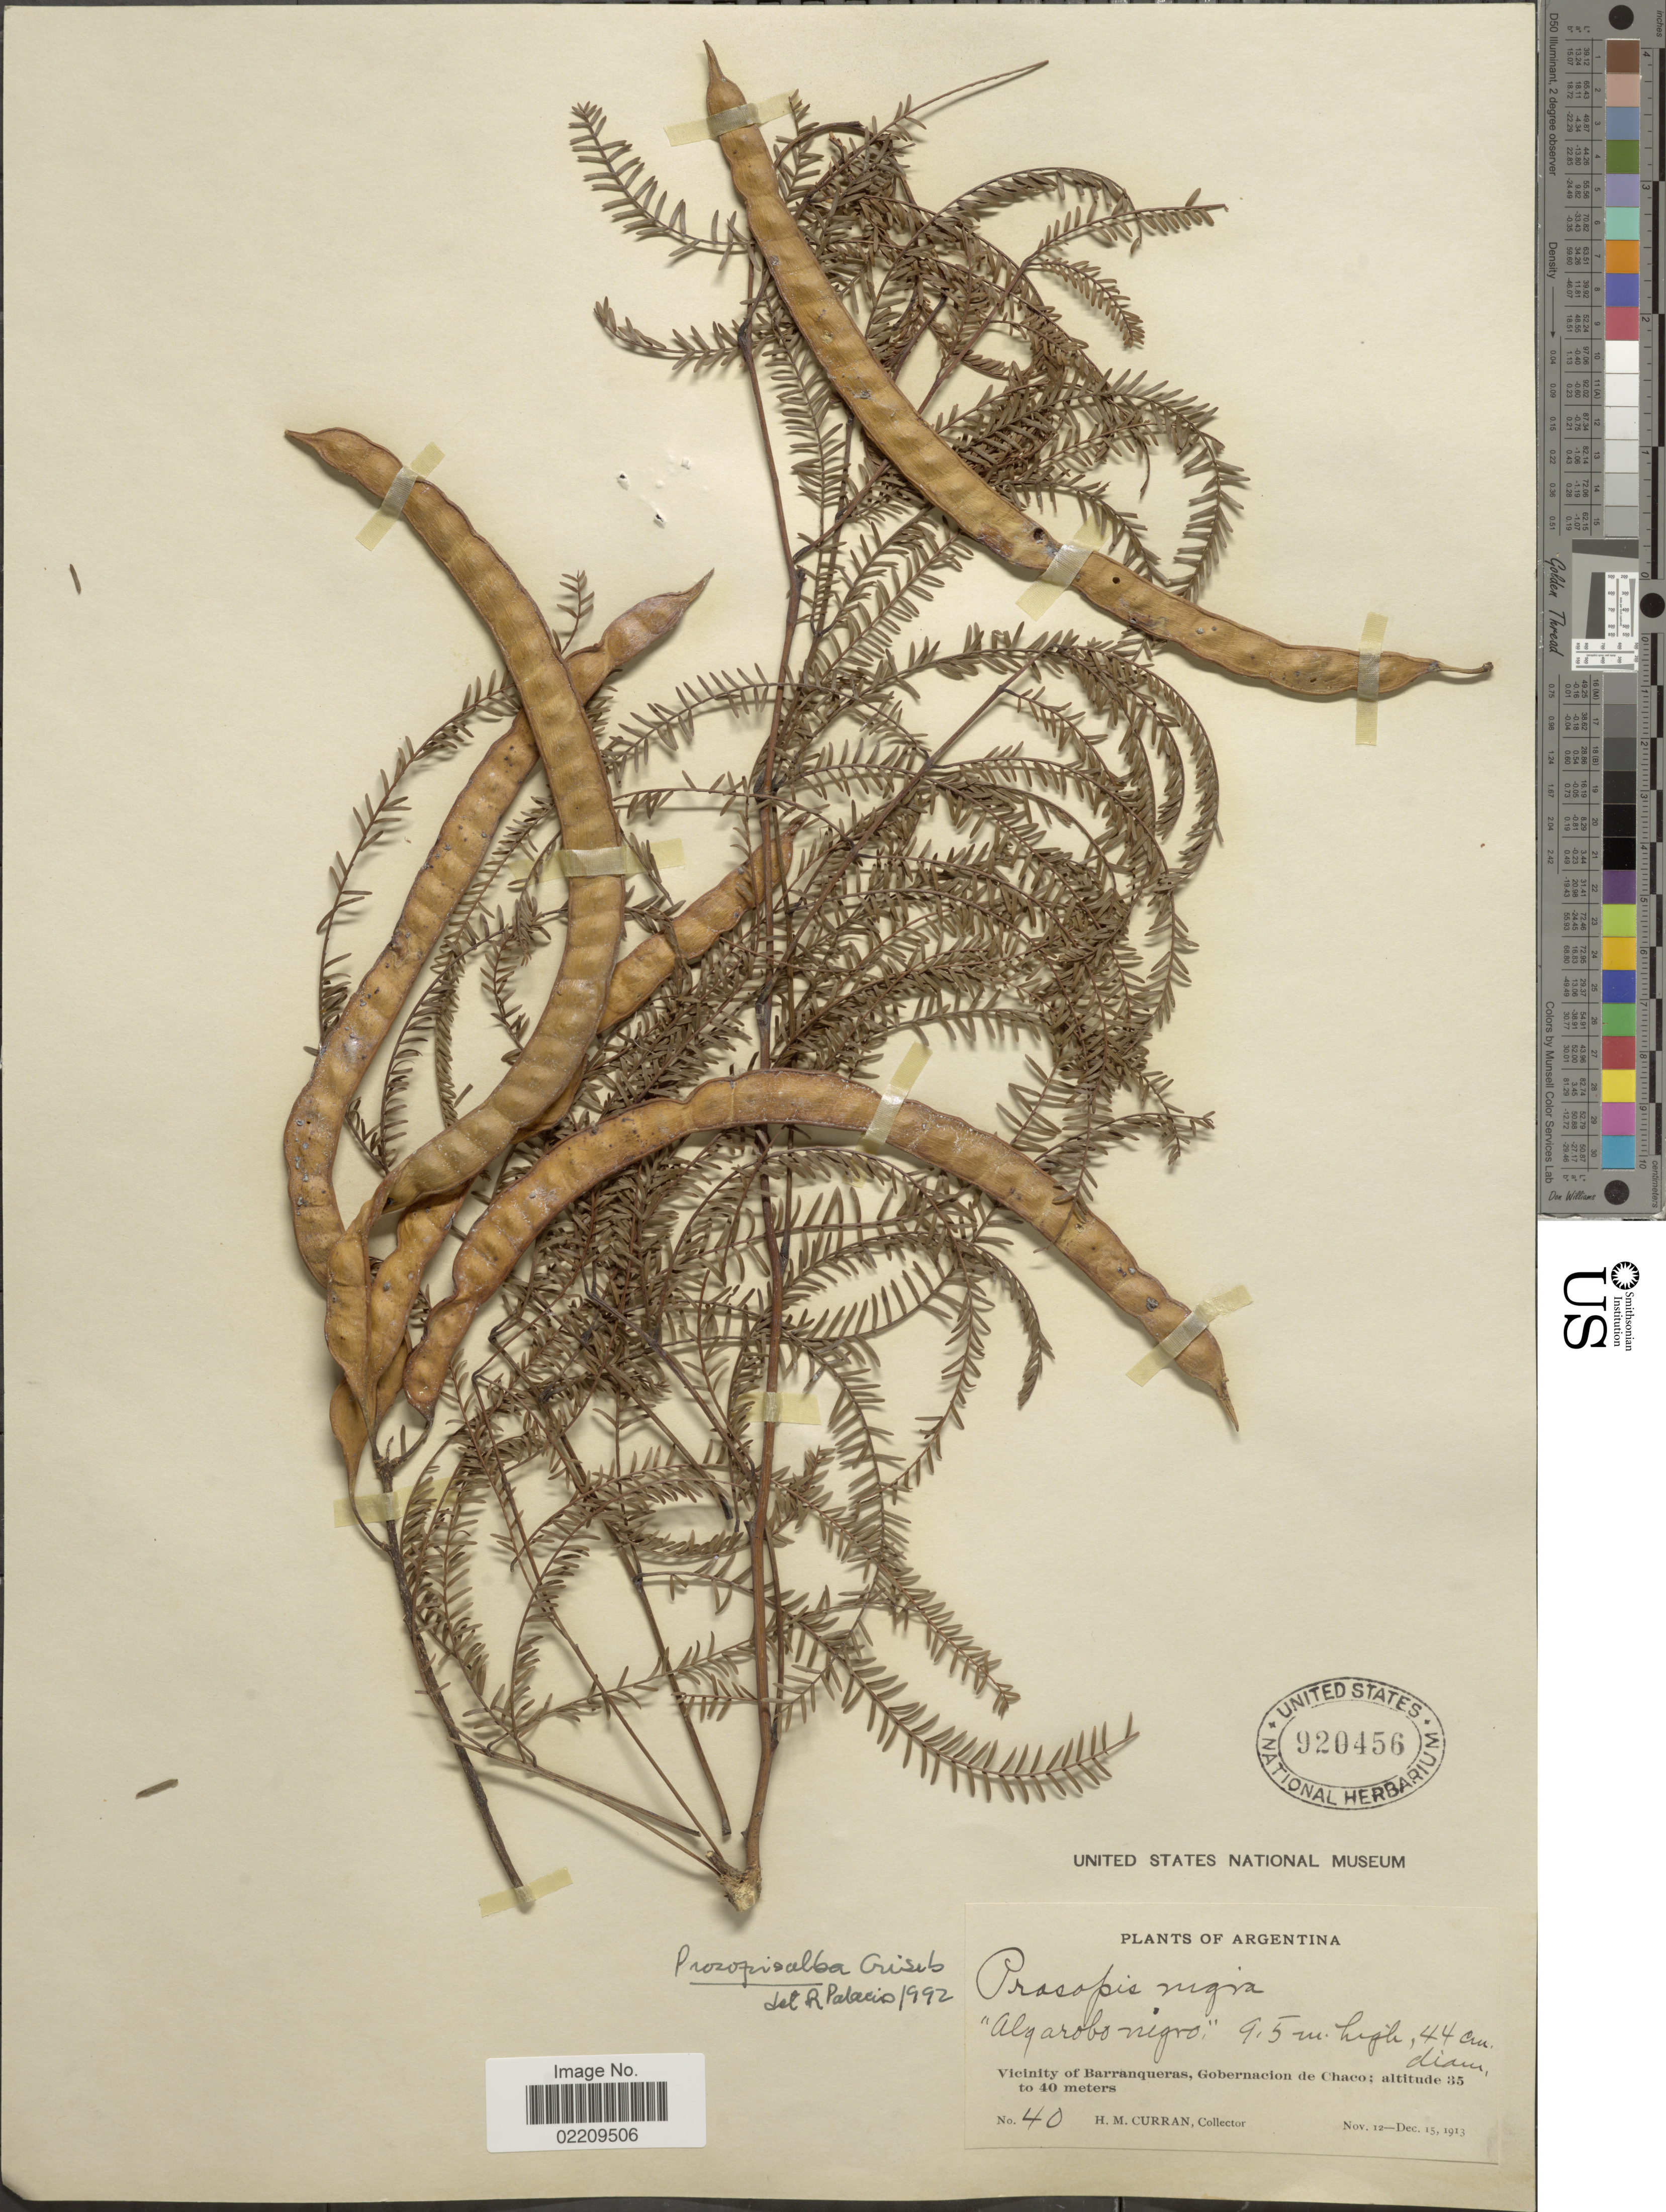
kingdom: Plantae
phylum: Tracheophyta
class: Magnoliopsida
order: Fabales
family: Fabaceae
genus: Neltuma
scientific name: Neltuma alba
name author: (Griseb.) C. E. Hughes & G.P. Lewis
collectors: H. M. Curran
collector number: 40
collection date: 1913-11-12/1913-12-15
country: Argentina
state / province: Chaco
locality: Vicinity of Barranqueras, Gobernacion de Chaco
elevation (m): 35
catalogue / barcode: US 920456